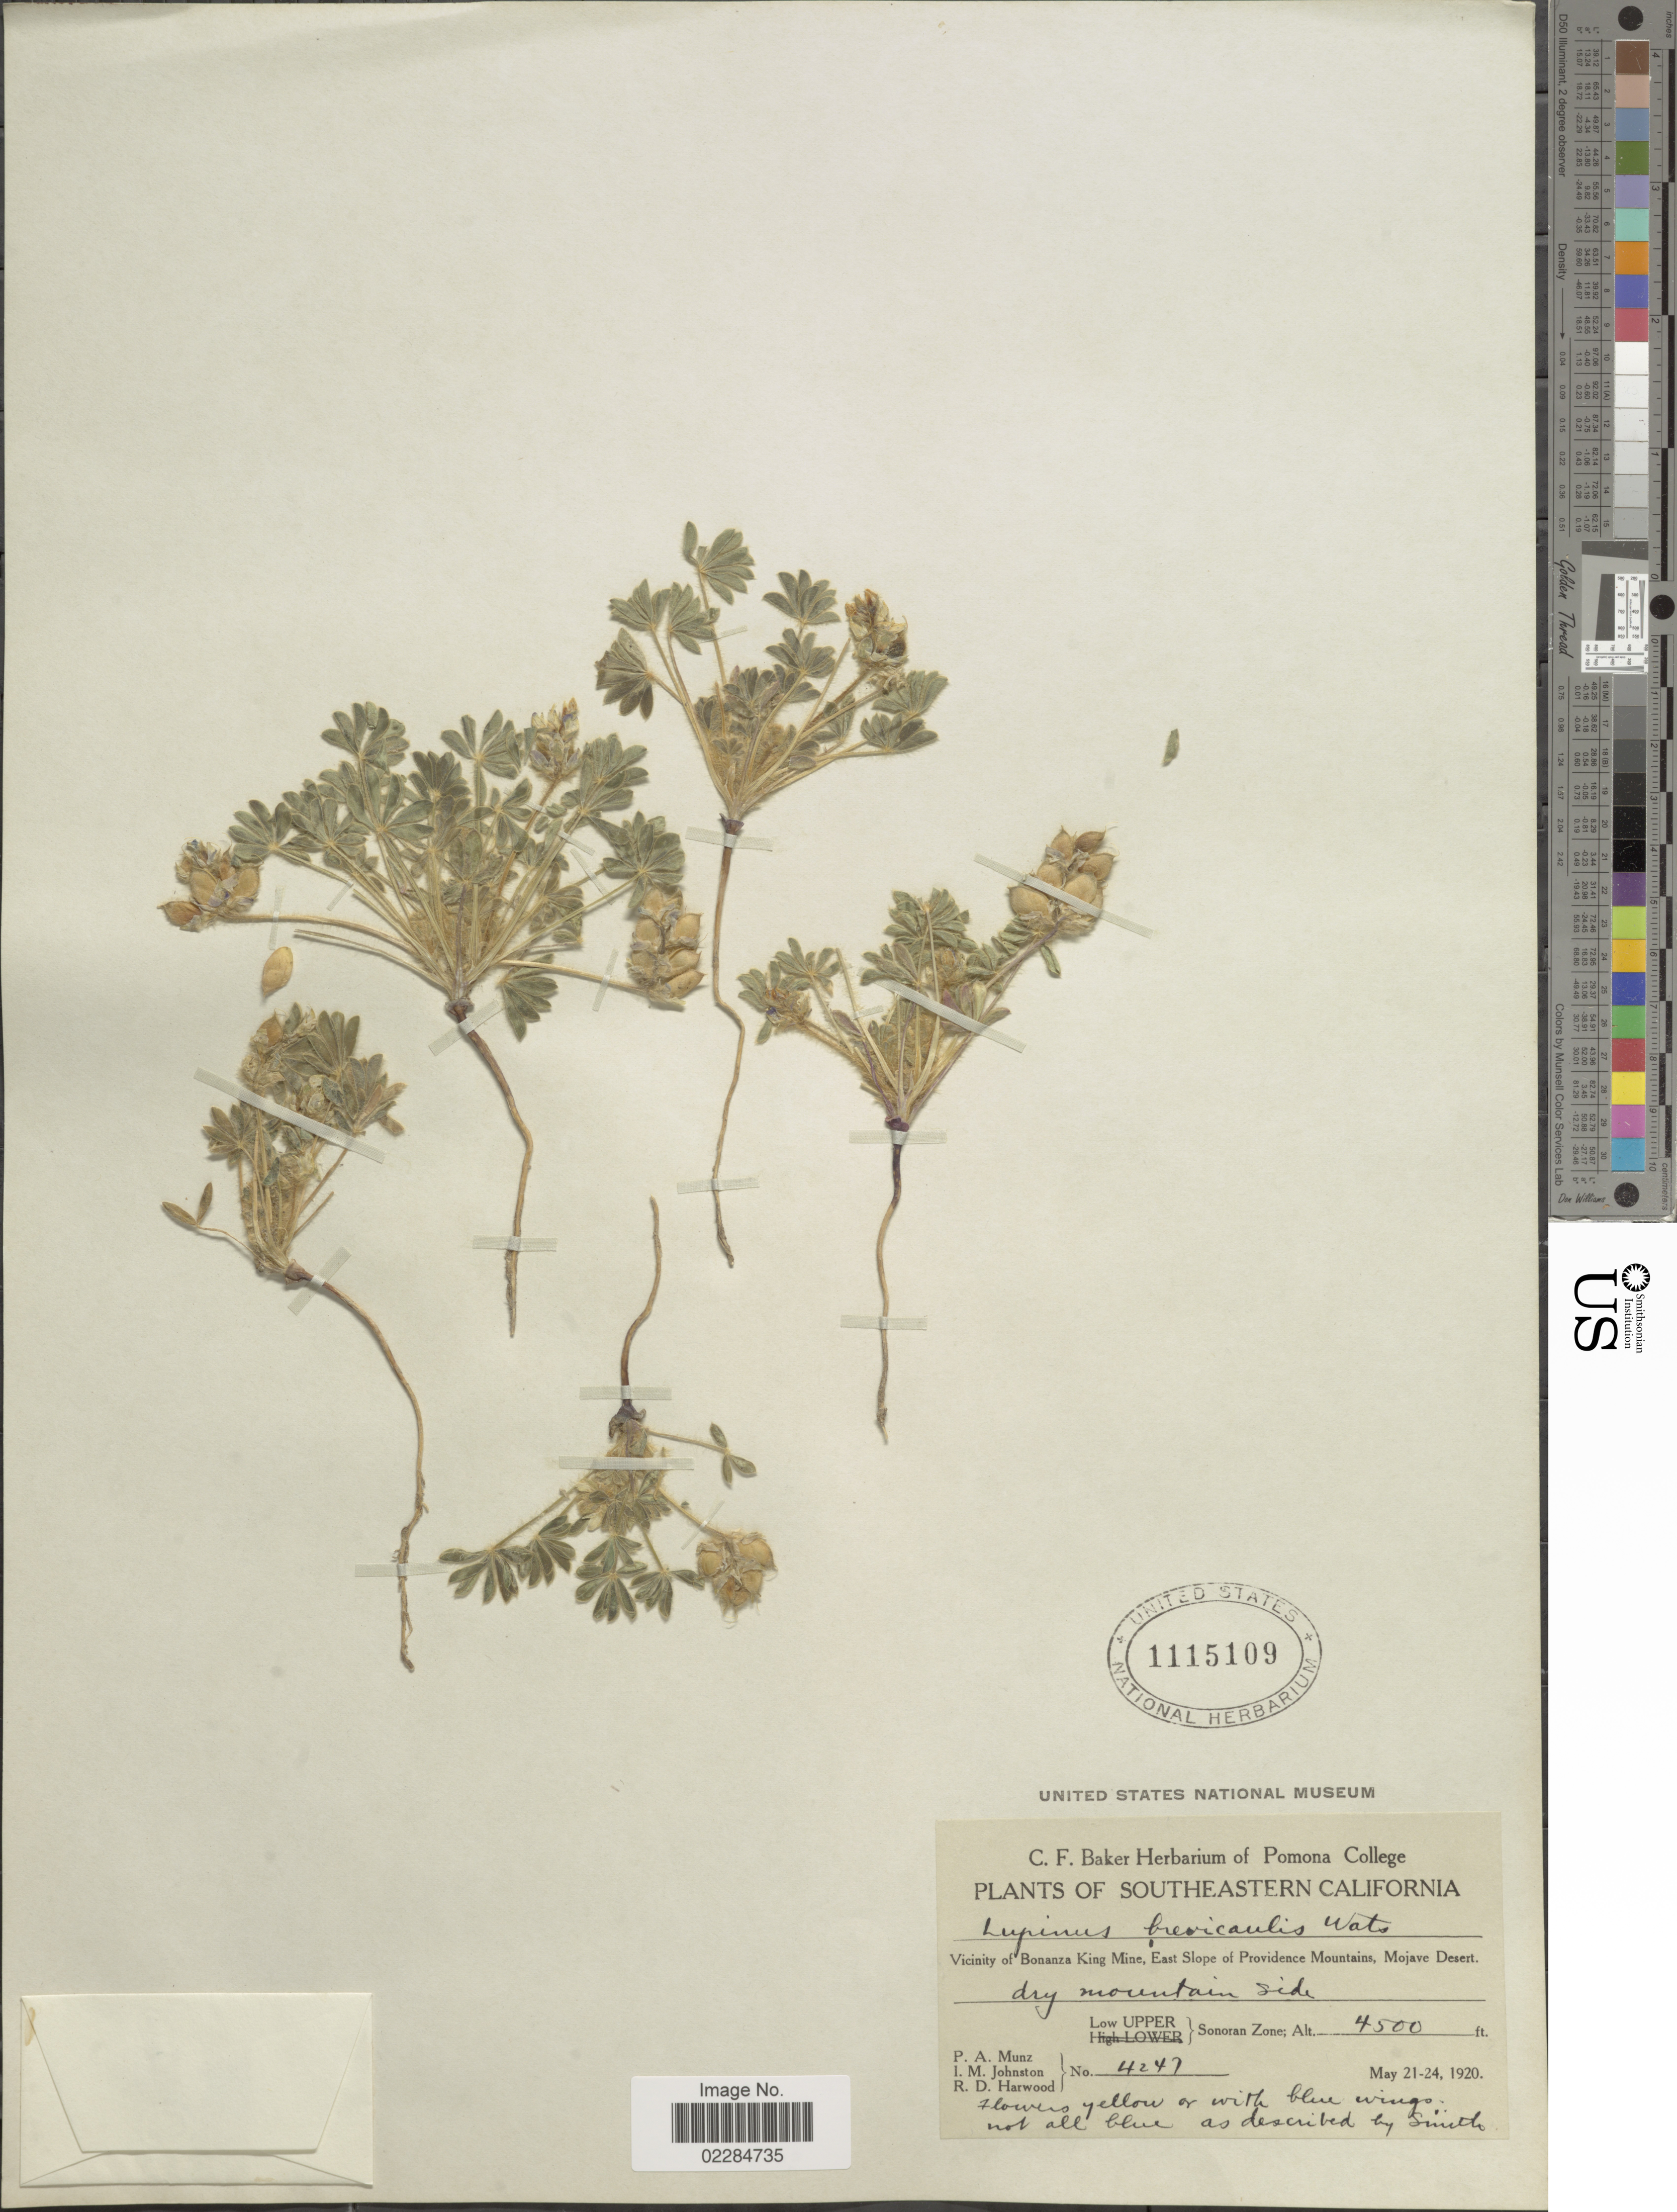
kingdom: Plantae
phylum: Tracheophyta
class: Magnoliopsida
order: Fabales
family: Fabaceae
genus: Lupinus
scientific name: Lupinus brevicaulis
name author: S. Watson in C. King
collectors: P. A. Munz, I.M. Johnston & R. Harwood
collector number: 4247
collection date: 1920-05-21/1920-05-24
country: United States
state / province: California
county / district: San Bernardino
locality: Southeastern California. Vicinity of Bonanza King Mine, East Slope of Providence Mountains, Mojave Desert.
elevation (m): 1372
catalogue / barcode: US 1115109